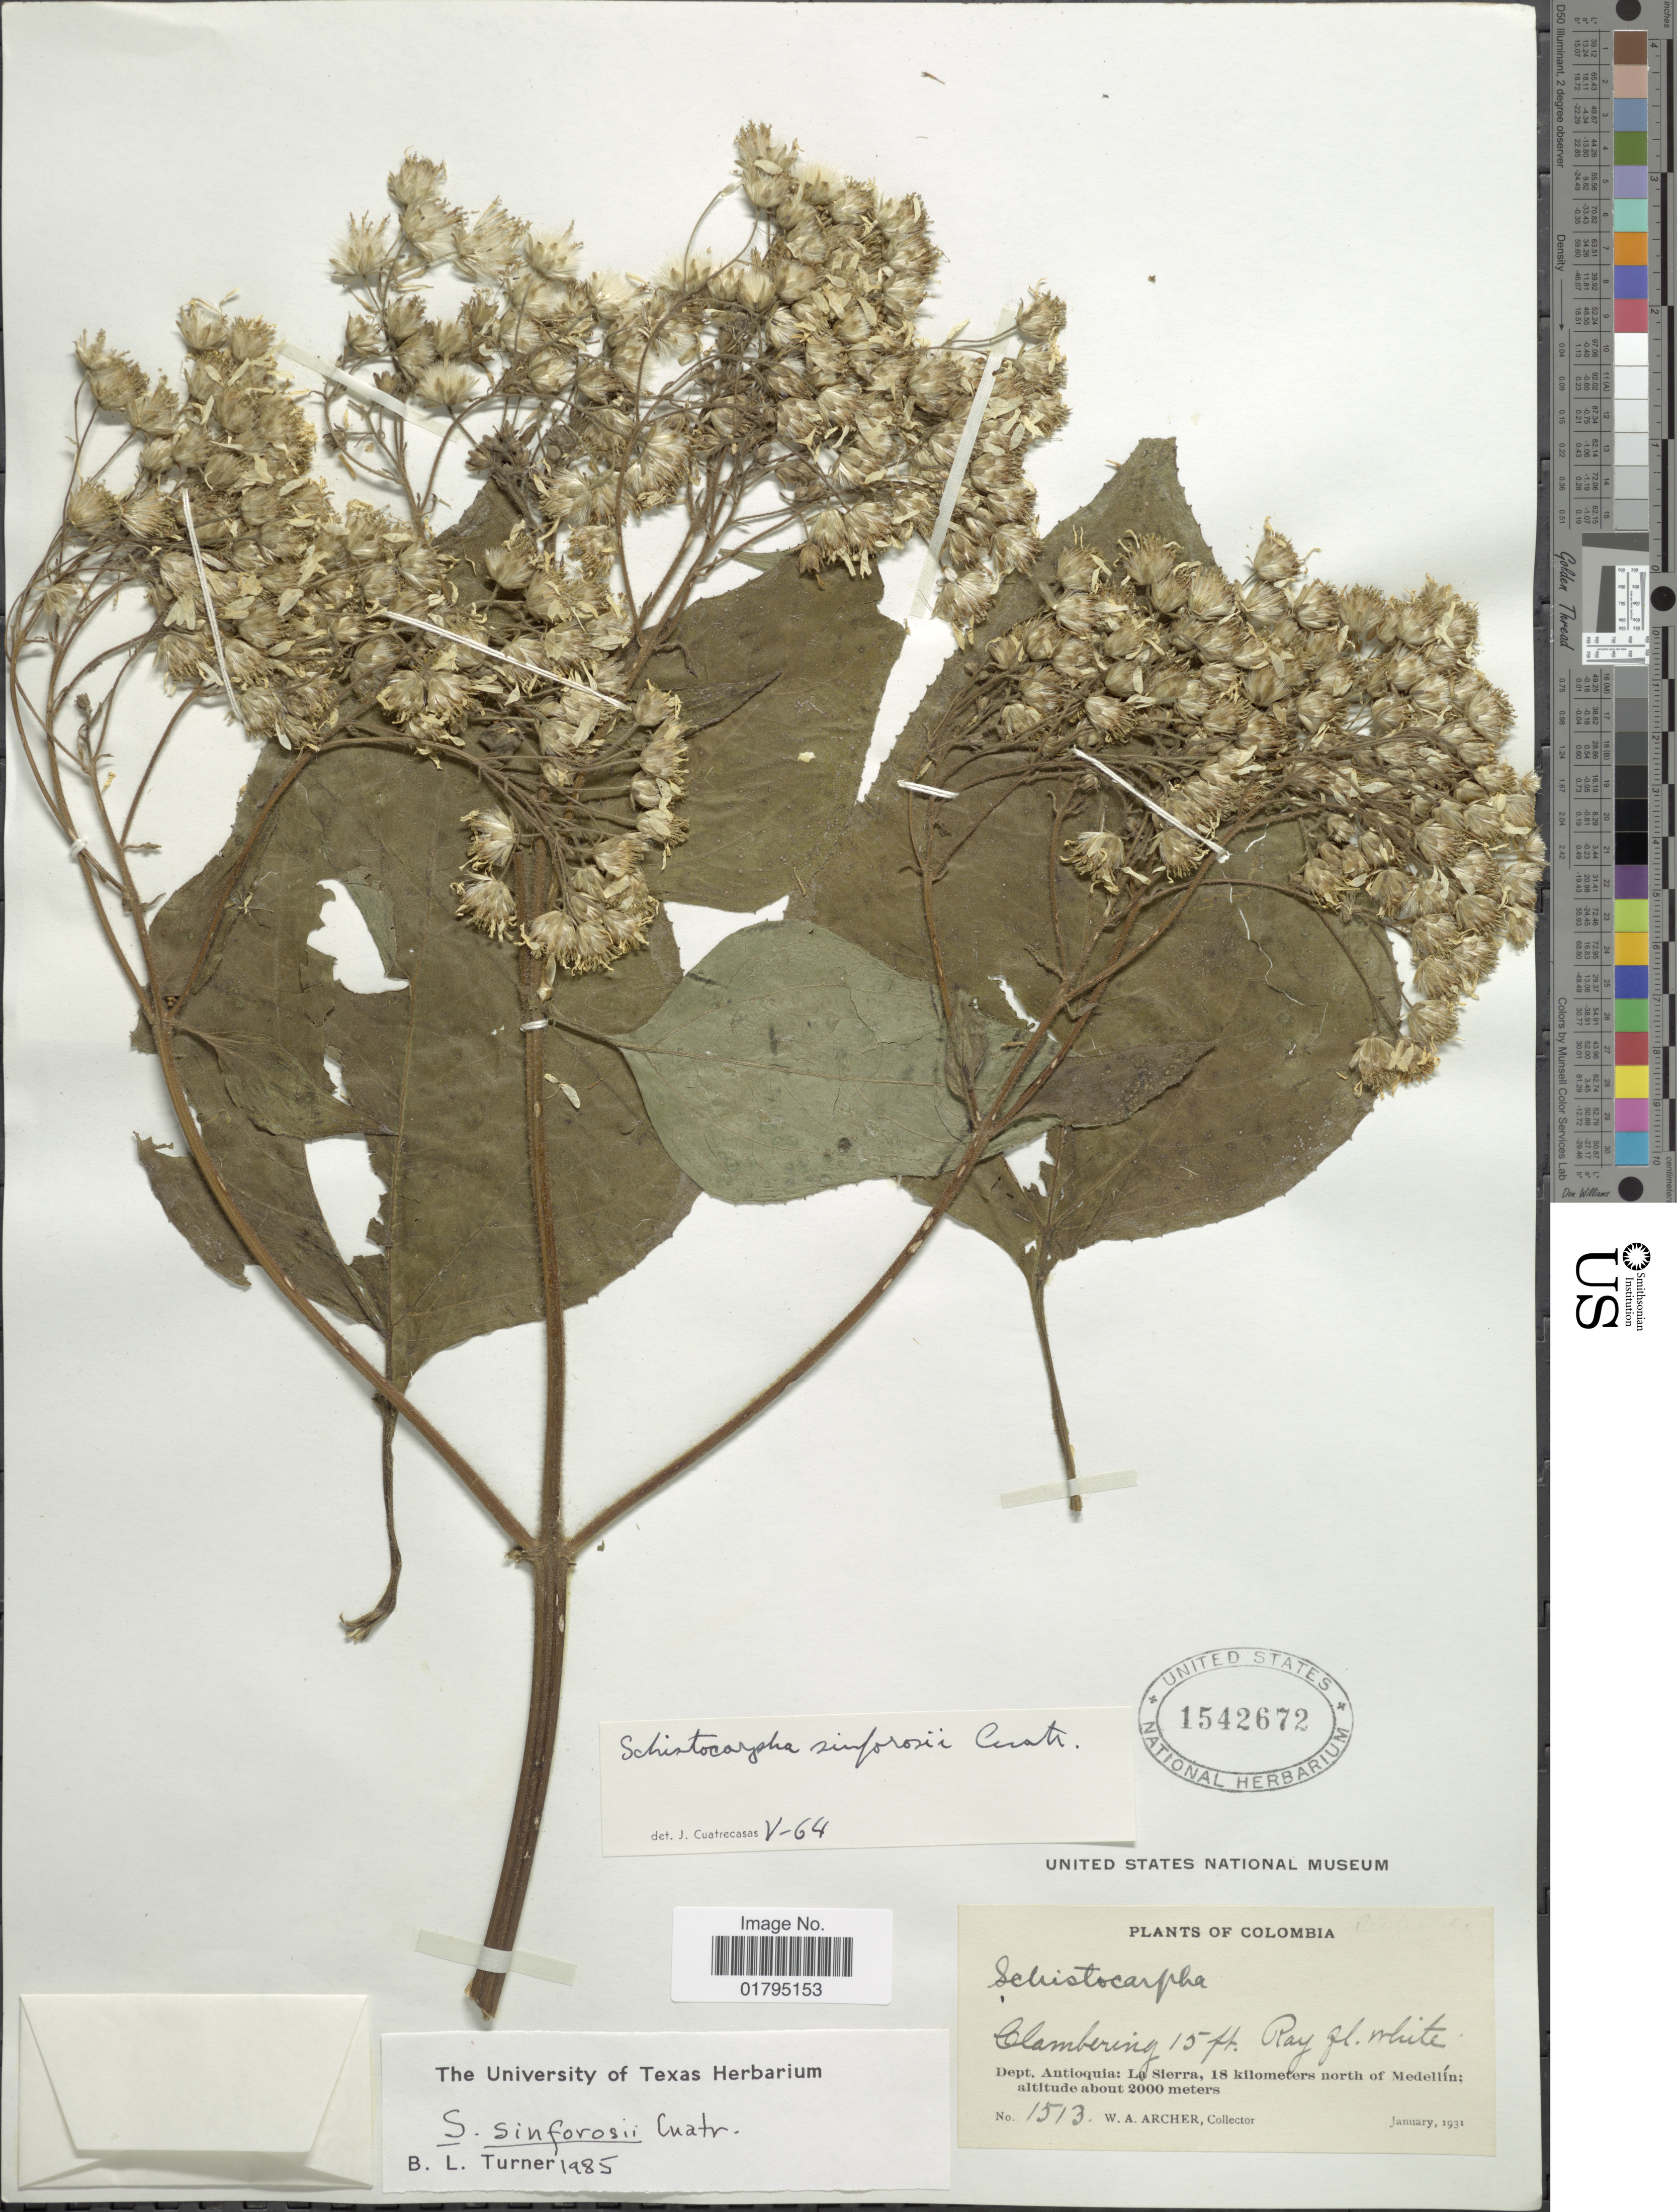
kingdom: Plantae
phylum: Tracheophyta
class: Magnoliopsida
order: Asterales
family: Asteraceae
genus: Schistocarpha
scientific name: Schistocarpha sinforosii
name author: Cuatrec.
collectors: W. A. Archer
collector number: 1513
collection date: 1931-01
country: Colombia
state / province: Antioquia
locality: Dept. Antioquia: La Sierra,18 kilometers north of Medellin. Clambering.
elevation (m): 2000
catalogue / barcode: US 1542672